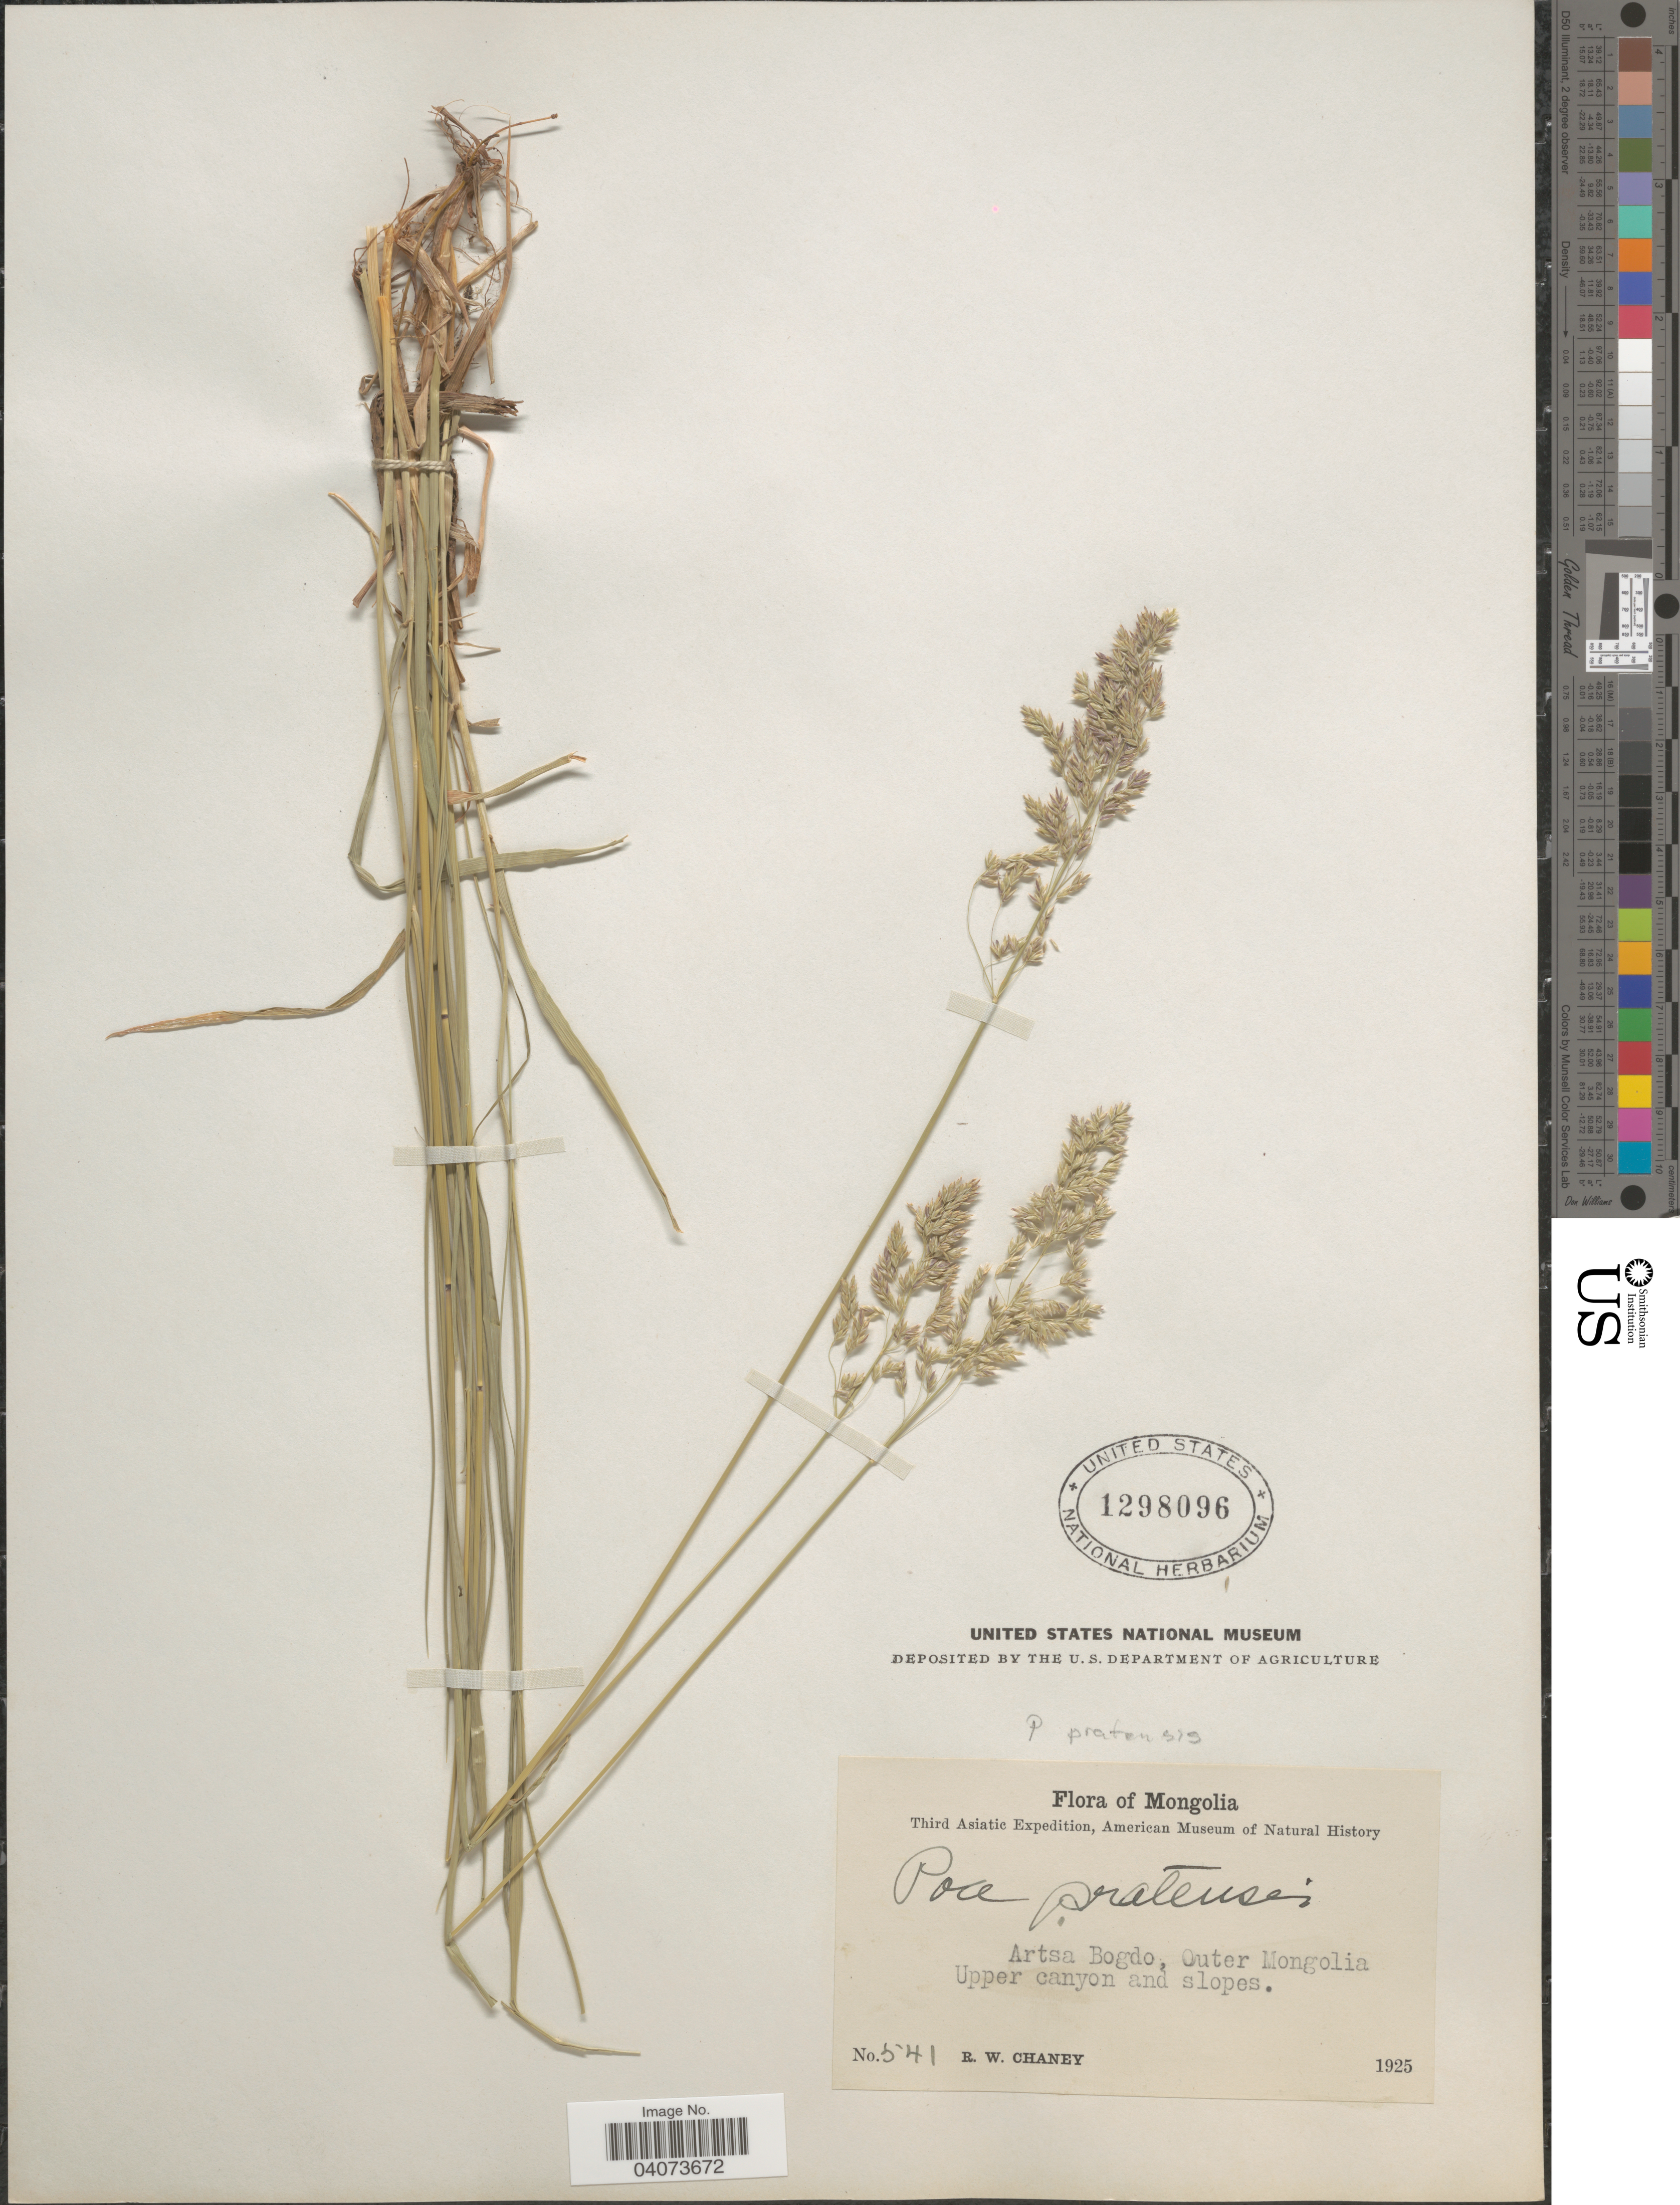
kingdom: Plantae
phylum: Tracheophyta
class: Liliopsida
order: Poales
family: Poaceae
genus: Poa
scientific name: Poa pratensis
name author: L.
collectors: R. Chaney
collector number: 541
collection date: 1925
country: Mongolia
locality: Third Asiatic Expedition, American Museum of Natural History. Artsa Bogdo. Outer Mongolia. Upper canyon and slopes.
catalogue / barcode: US 1298096